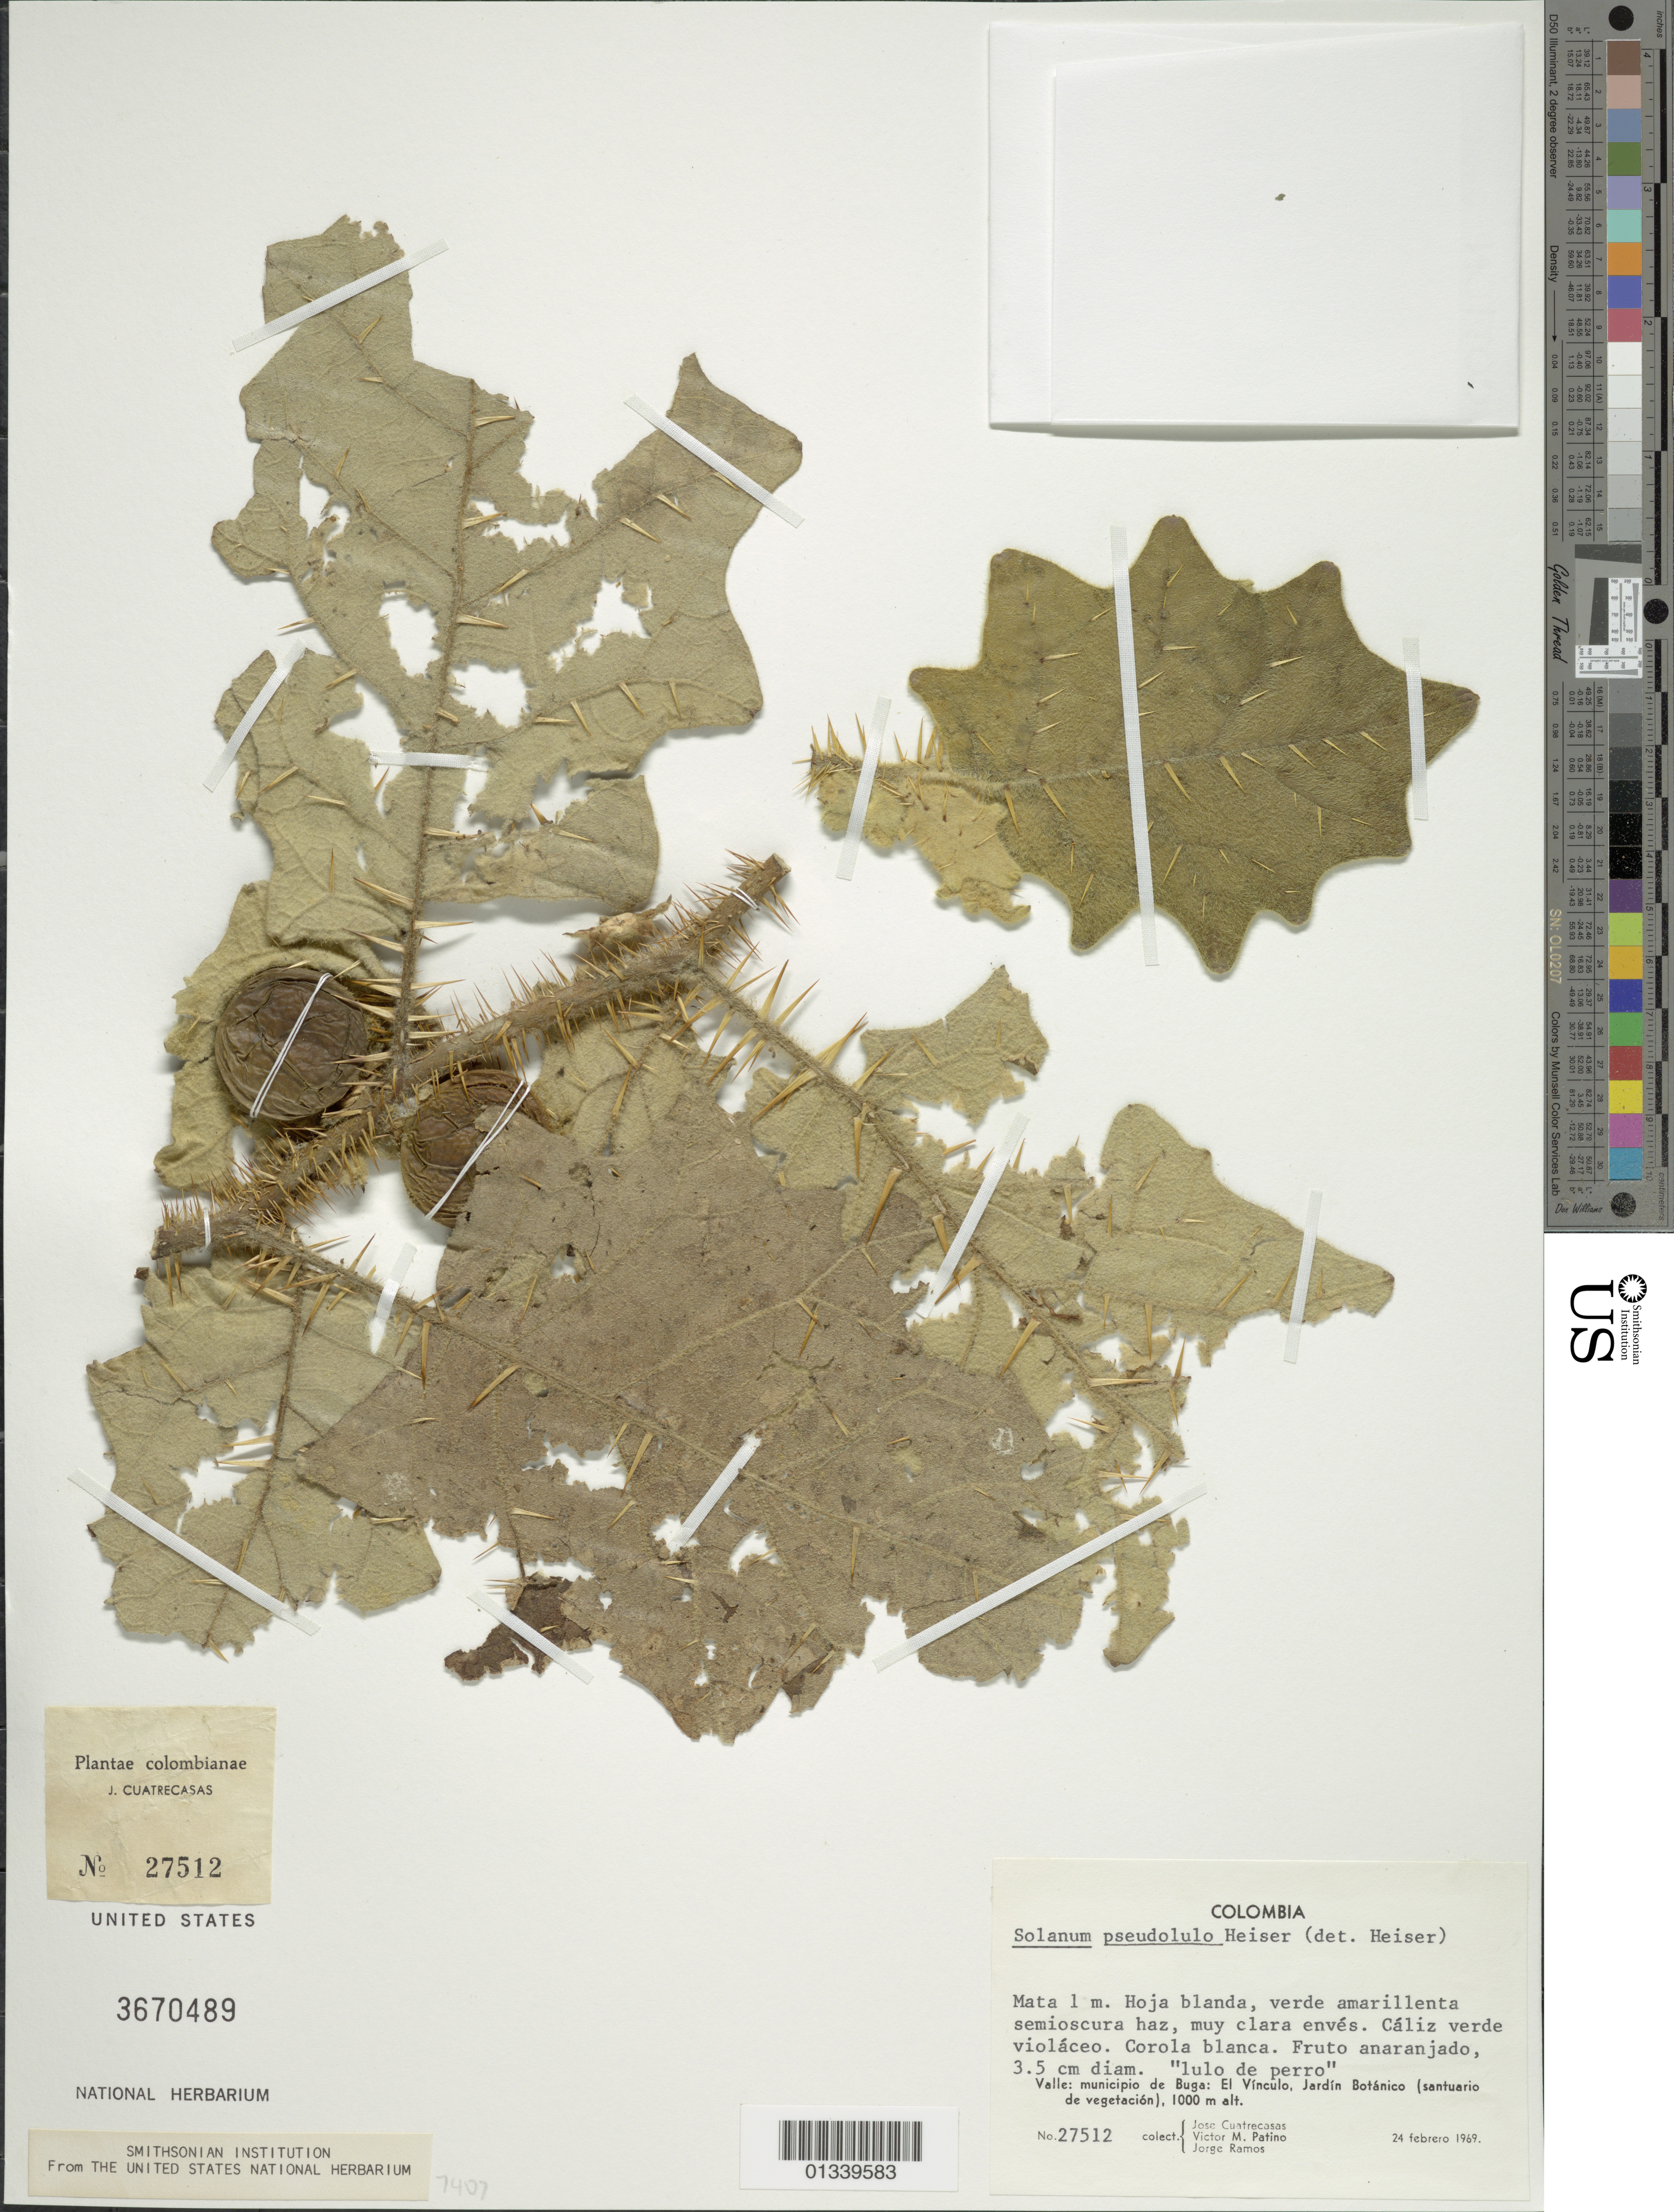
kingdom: Plantae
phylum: Tracheophyta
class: Magnoliopsida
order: Solanales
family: Solanaceae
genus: Solanum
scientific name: Solanum pseudolulo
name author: Heiser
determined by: Heiser, C. B.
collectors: J. Cuatrecasas, V. M. Patiño & J. Ramos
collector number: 27512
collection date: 1979-02-24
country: Colombia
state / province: Valle del Cauca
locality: municipio de Buga: El Vinculo, Jardin Botanico (santuario de vegetacion)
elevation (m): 1000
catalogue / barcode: US 3670489